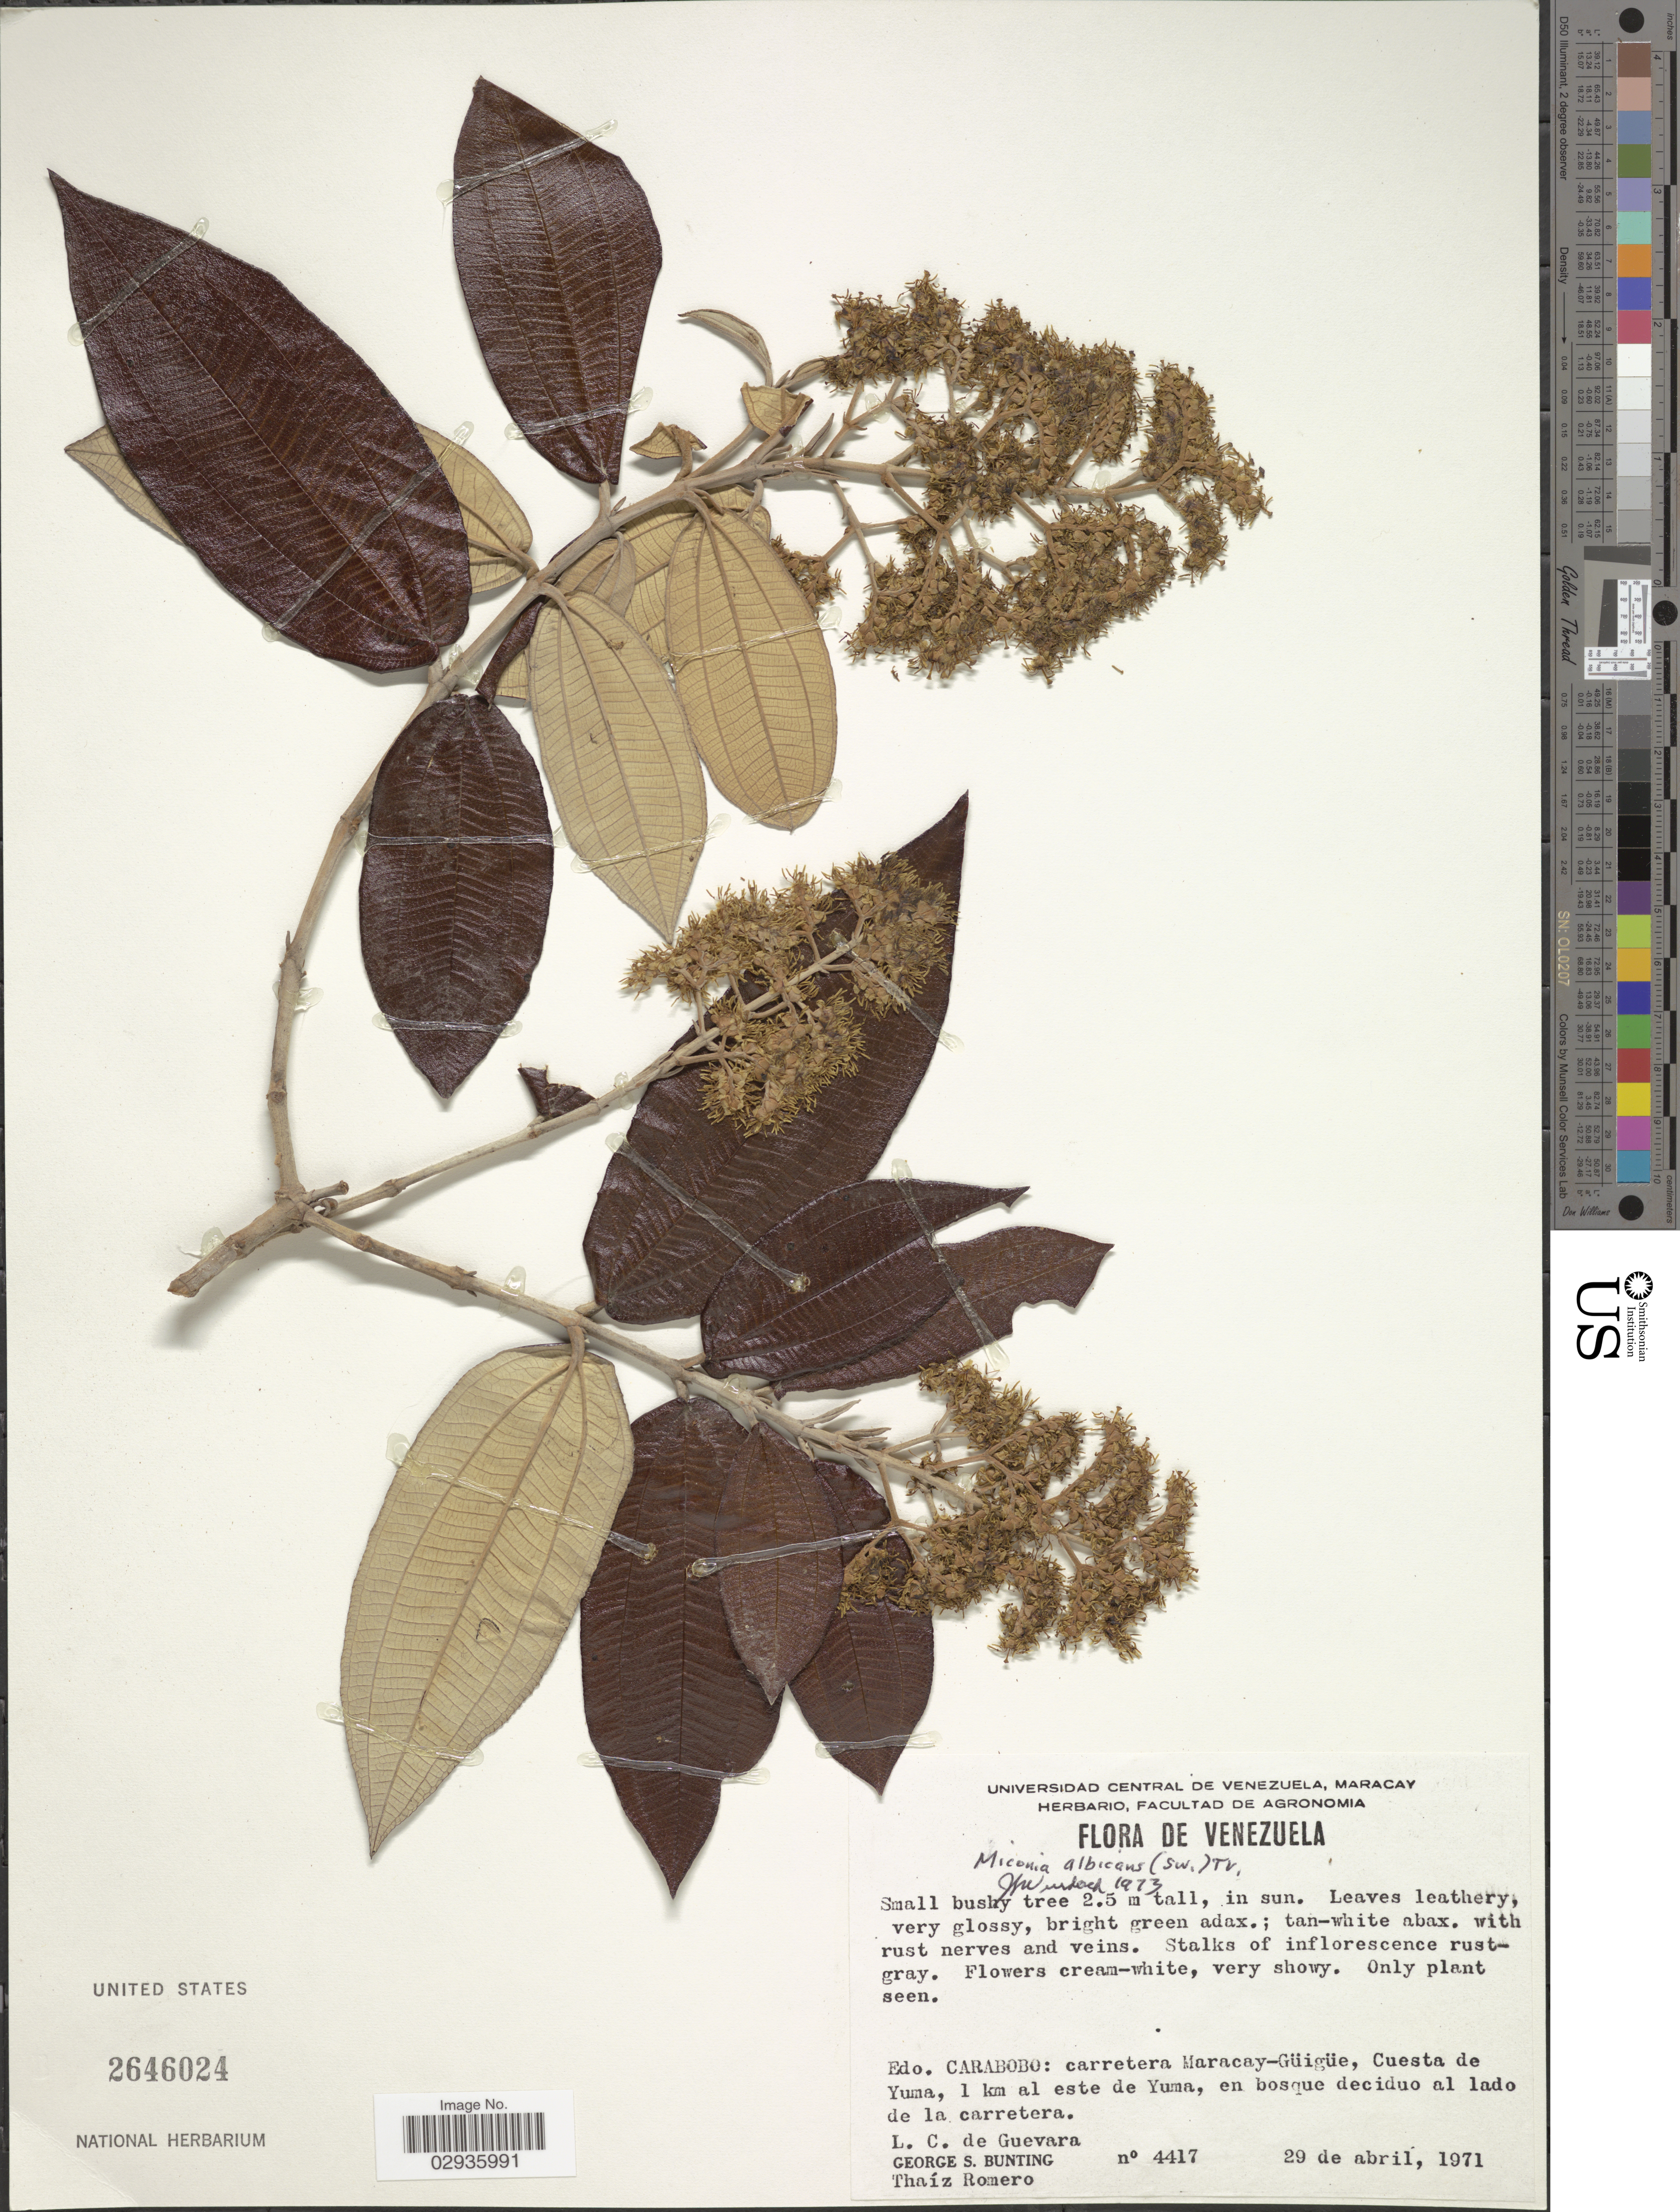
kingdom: Plantae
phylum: Tracheophyta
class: Magnoliopsida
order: Myrtales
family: Melastomataceae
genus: Miconia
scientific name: Miconia albicans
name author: (Sw.) Steud.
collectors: L. De Guevara, G. S. Bunting & T. Romero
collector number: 4417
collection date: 1971-04-29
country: Venezuela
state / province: Carabobo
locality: Carretera Maracay-Güigüe, Cuesta de Yuma, 1 km al este de Yuma.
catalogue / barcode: US 2646024